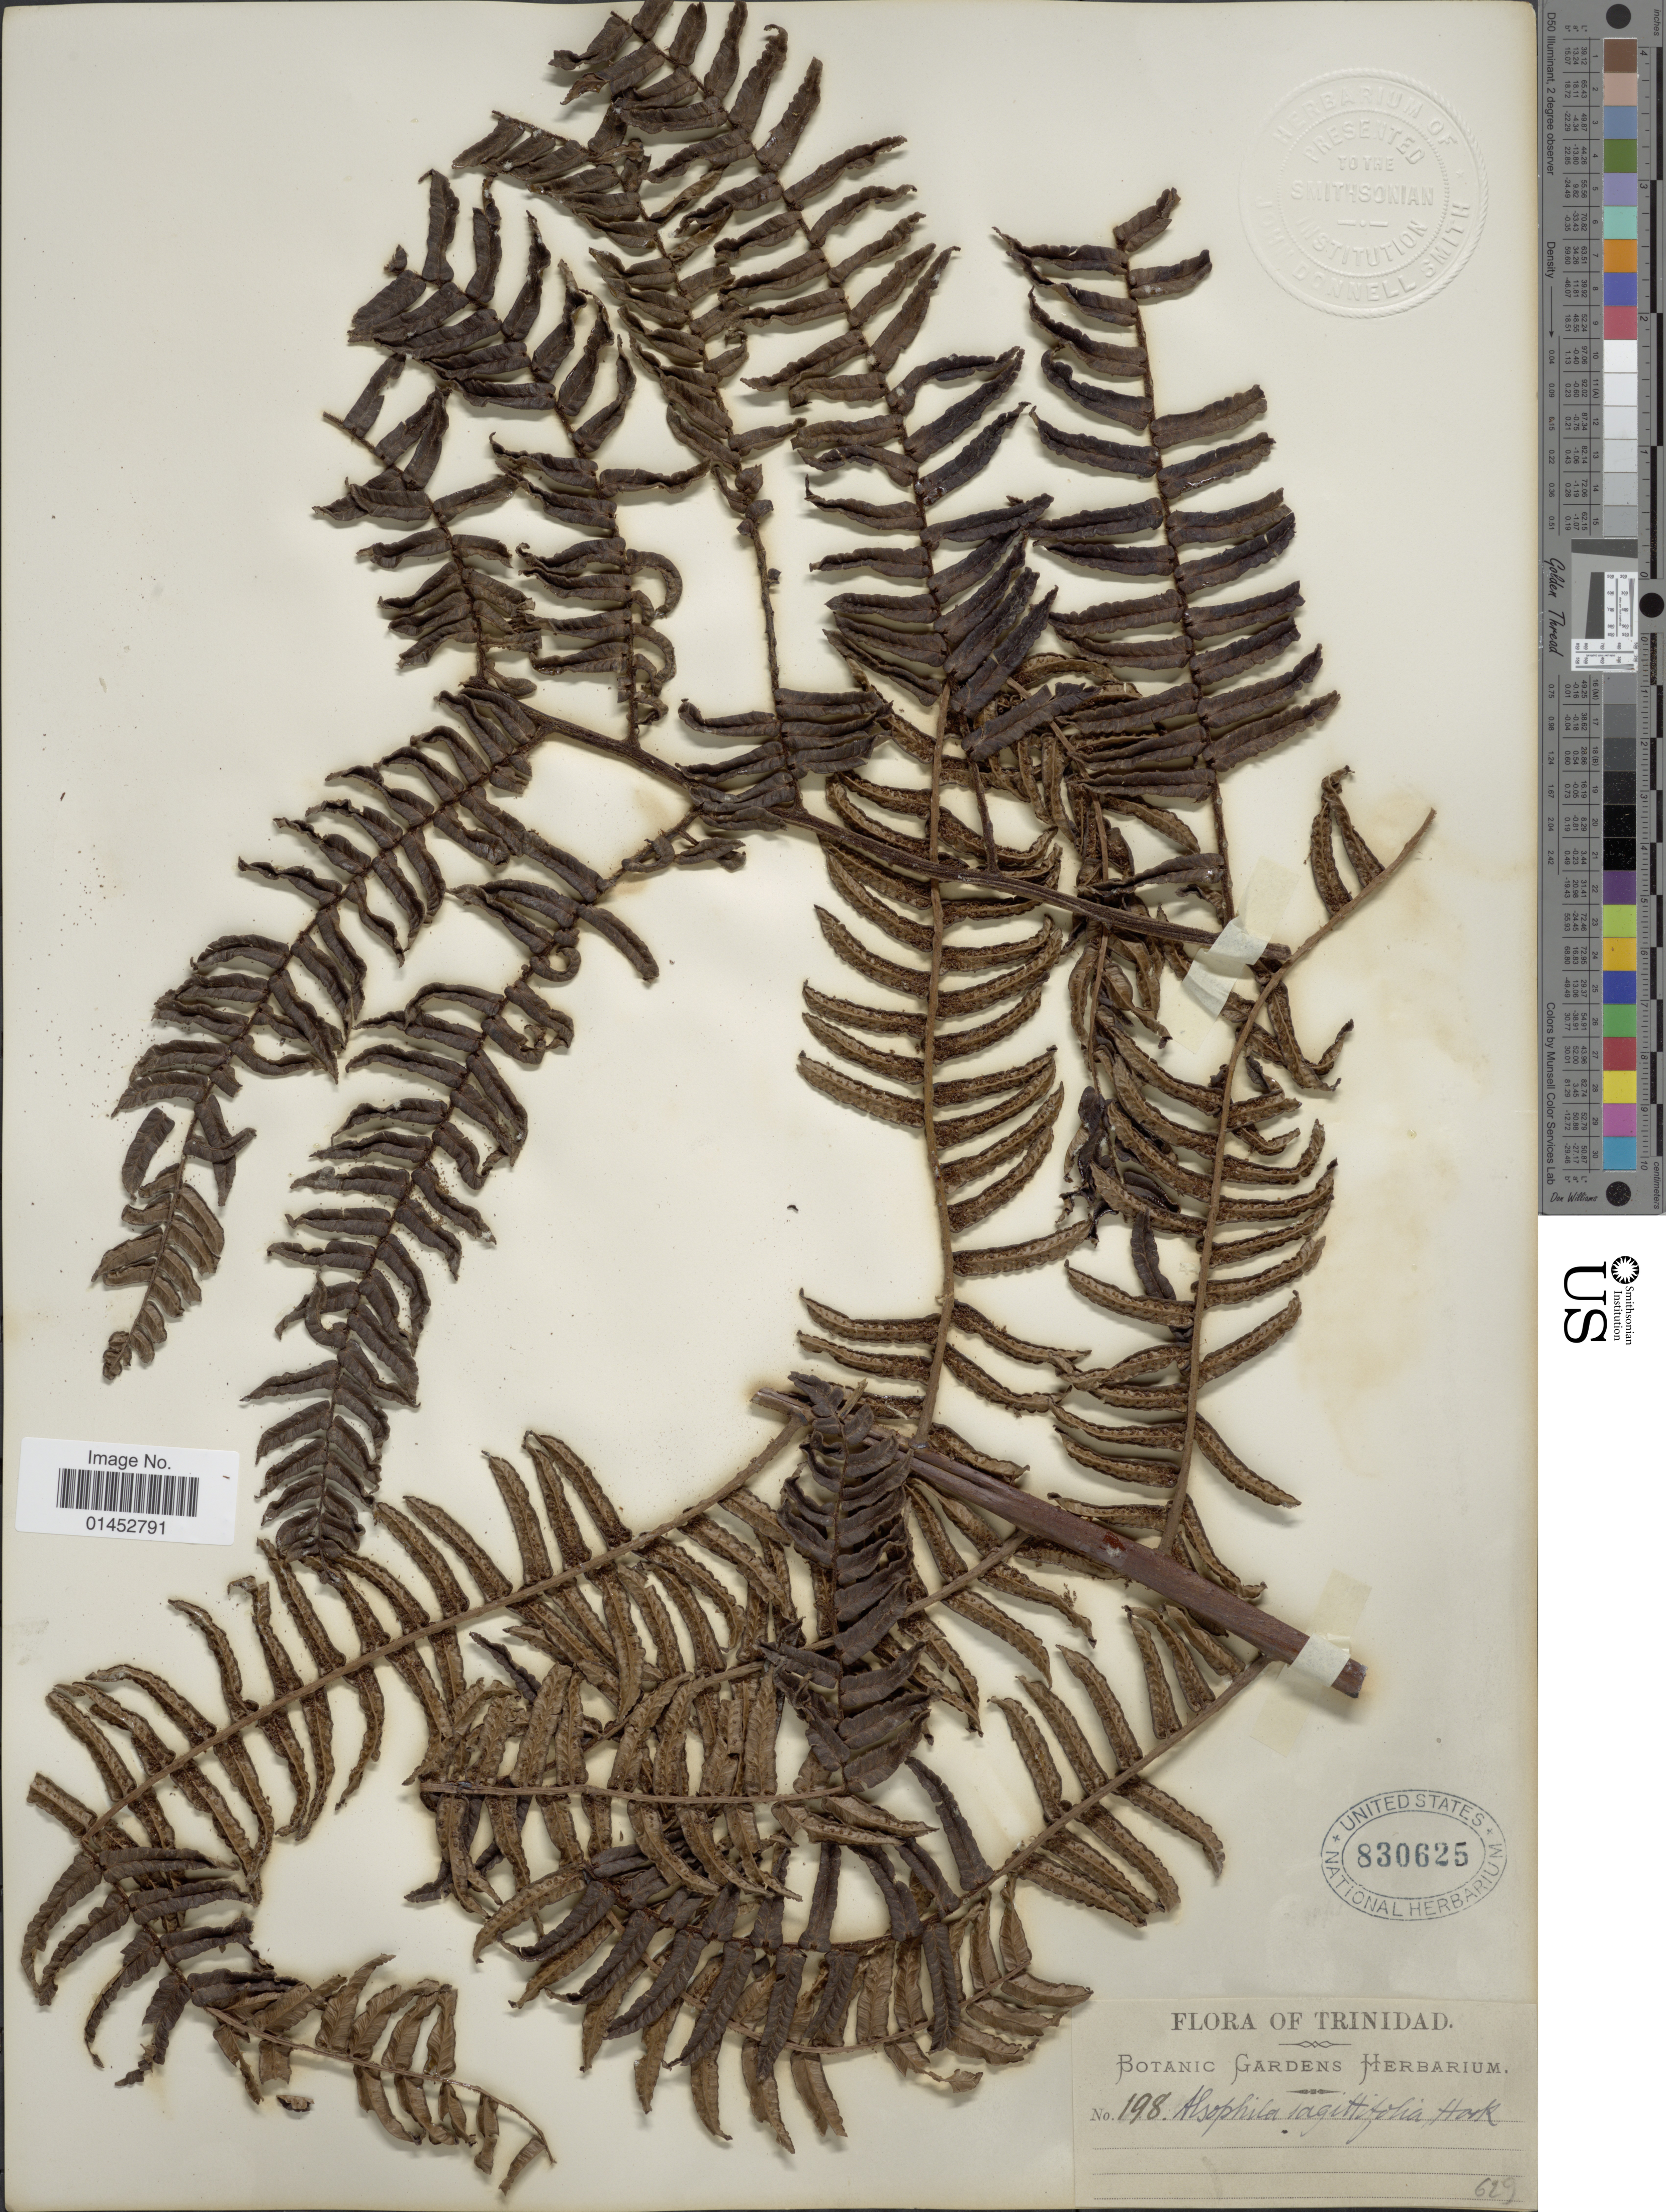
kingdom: Plantae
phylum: Tracheophyta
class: Polypodiopsida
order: Cyatheales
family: Cyatheaceae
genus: Cyathea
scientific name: Cyathea sagittifolia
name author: (Hook.) Domin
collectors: Botanic Gardens Herbarium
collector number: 198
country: Trinidad and Tobago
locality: Trinidad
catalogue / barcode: US 830625